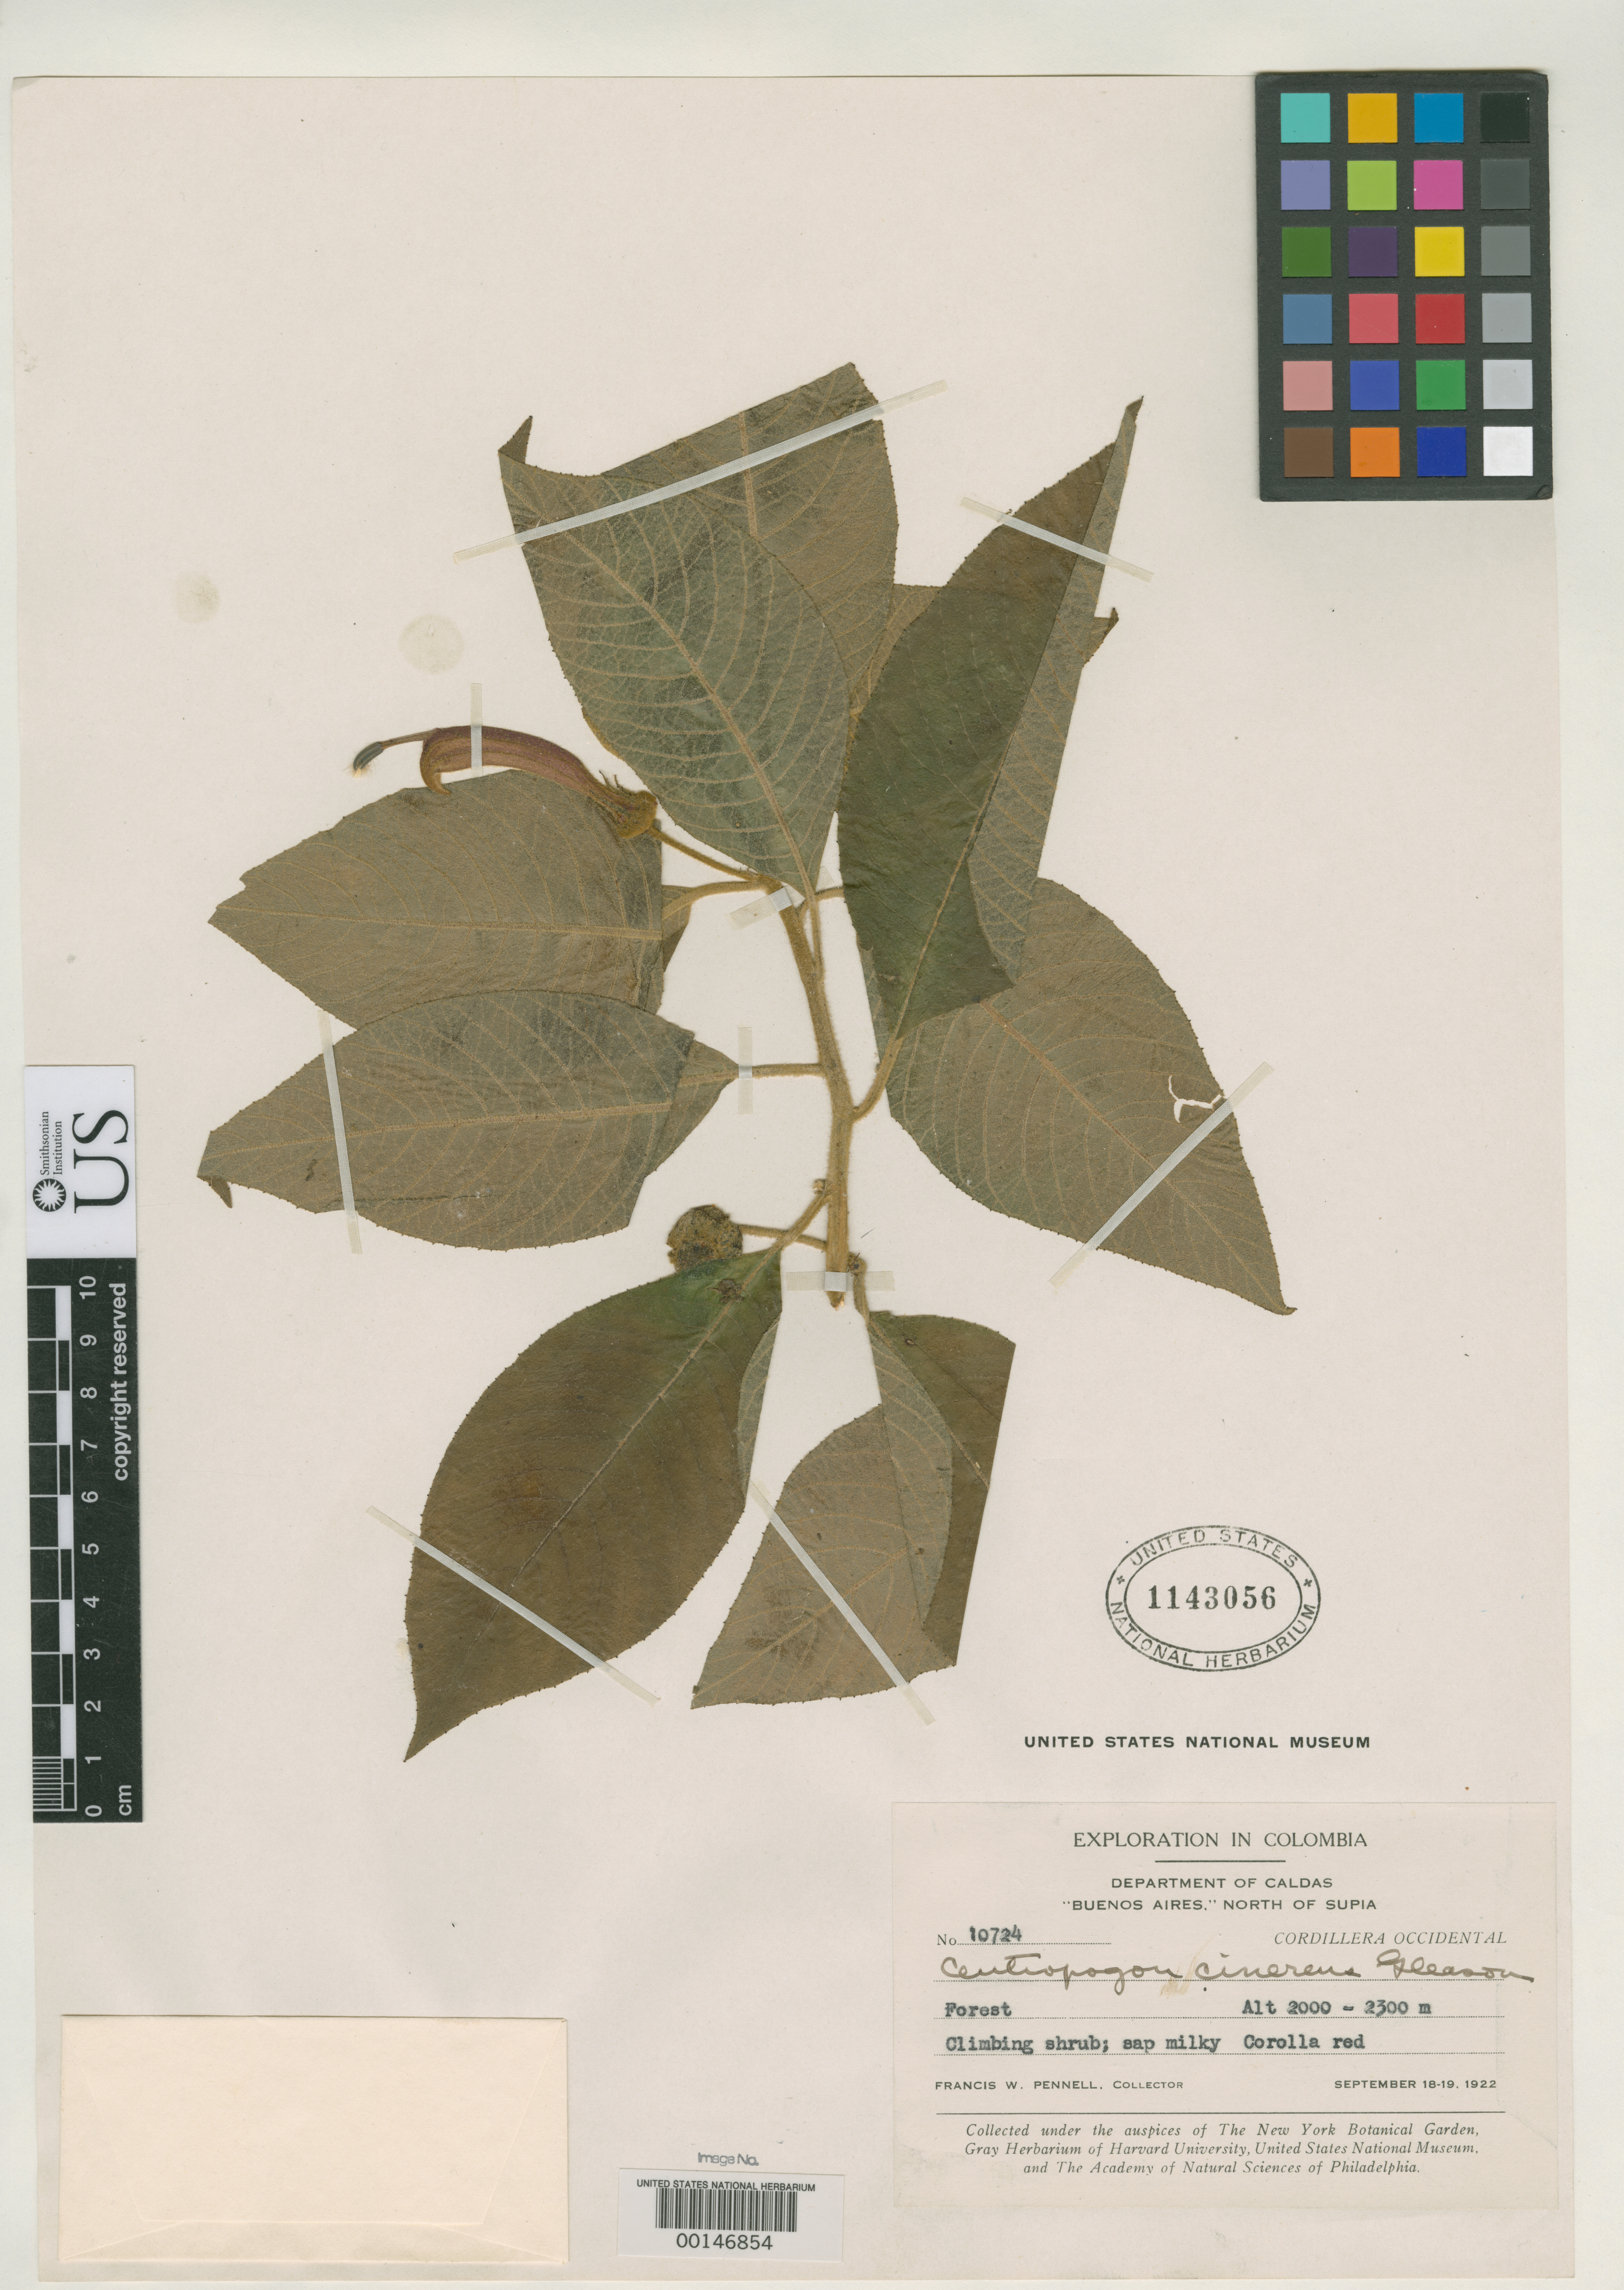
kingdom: Plantae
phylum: Tracheophyta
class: Magnoliopsida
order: Asterales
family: Campanulaceae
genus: Centropogon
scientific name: Centropogon cinereus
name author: Gleason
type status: Type Collection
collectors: F. W. Pennell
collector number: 10724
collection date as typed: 18 Sep 1922 to 19 Sep 1922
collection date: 1922-09-18/1922-09-19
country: Colombia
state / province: Caldas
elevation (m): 2000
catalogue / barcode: US 1143056